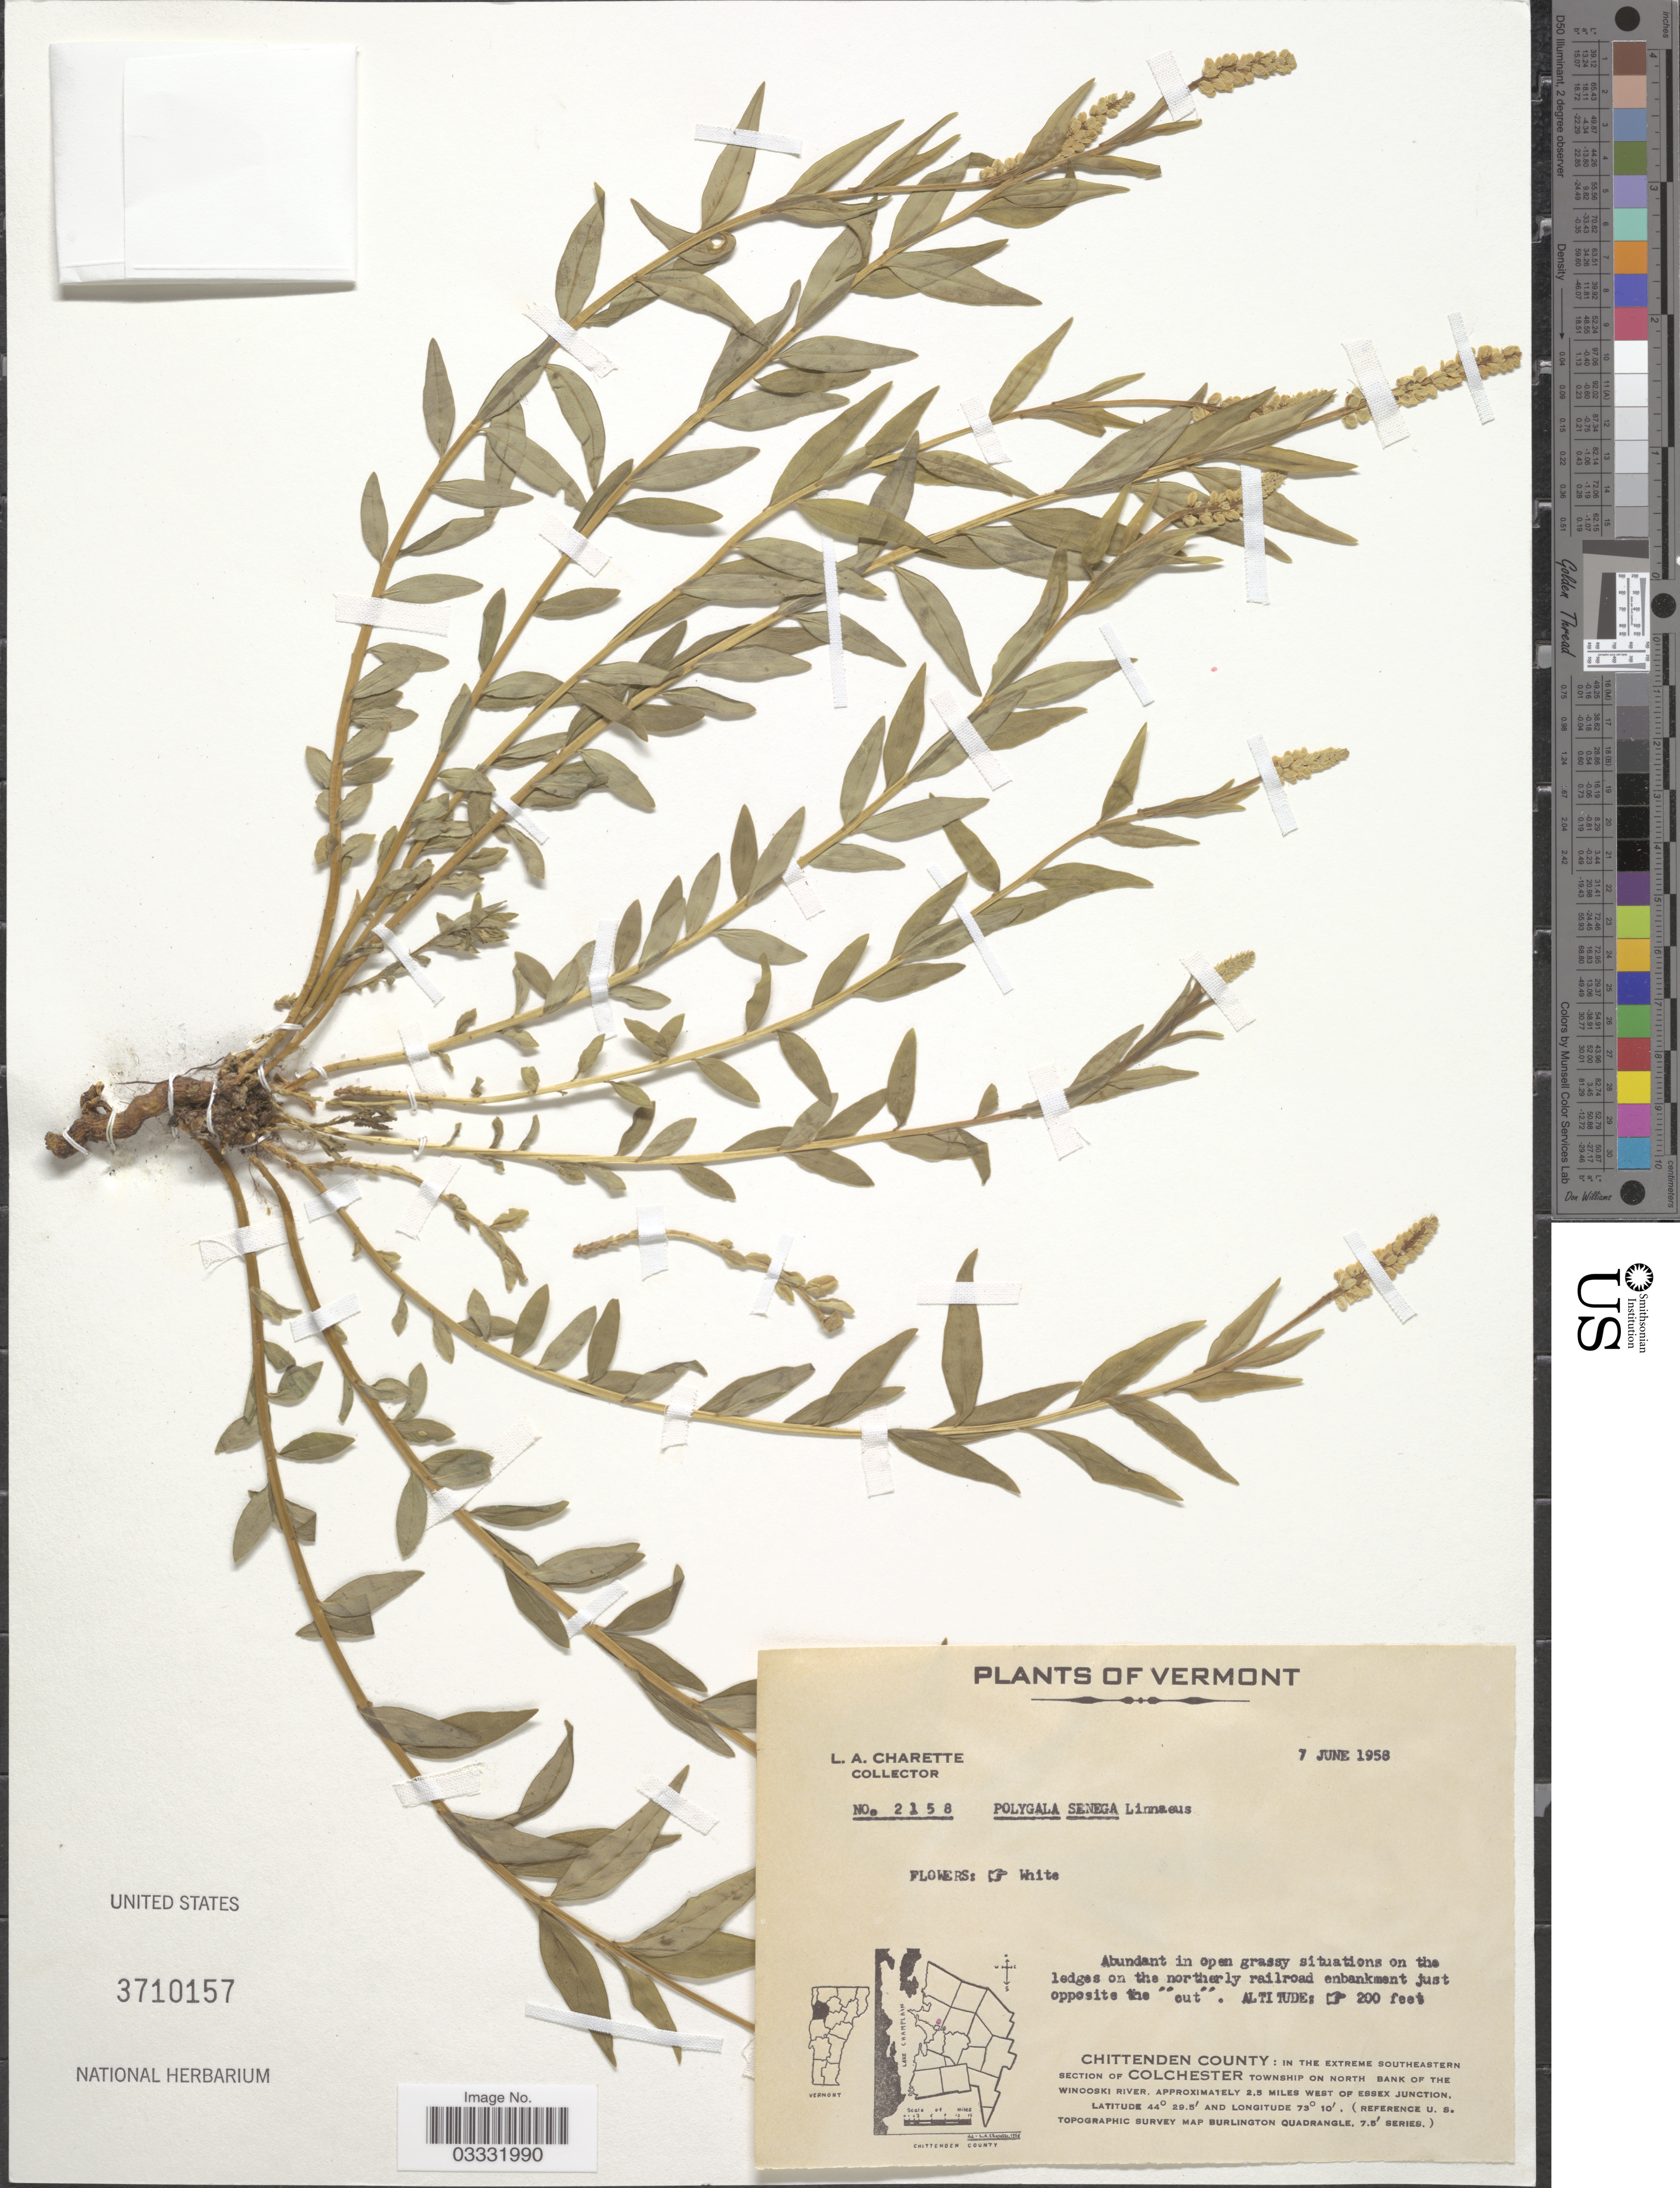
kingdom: Plantae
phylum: Tracheophyta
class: Magnoliopsida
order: Fabales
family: Polygalaceae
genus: Polygala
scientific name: Polygala senega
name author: L.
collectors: L. A. Charette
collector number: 2158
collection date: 1958-06-07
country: United States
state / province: Vermont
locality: On the ledges on the northerly railroad enbankment just opposite the "out". Chittenden County: in the extreme southeastern section of Colchester Township on north bank of the Winooski River, approximately 2.5 miles west of Essex Junction.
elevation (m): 61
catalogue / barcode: US 3710157